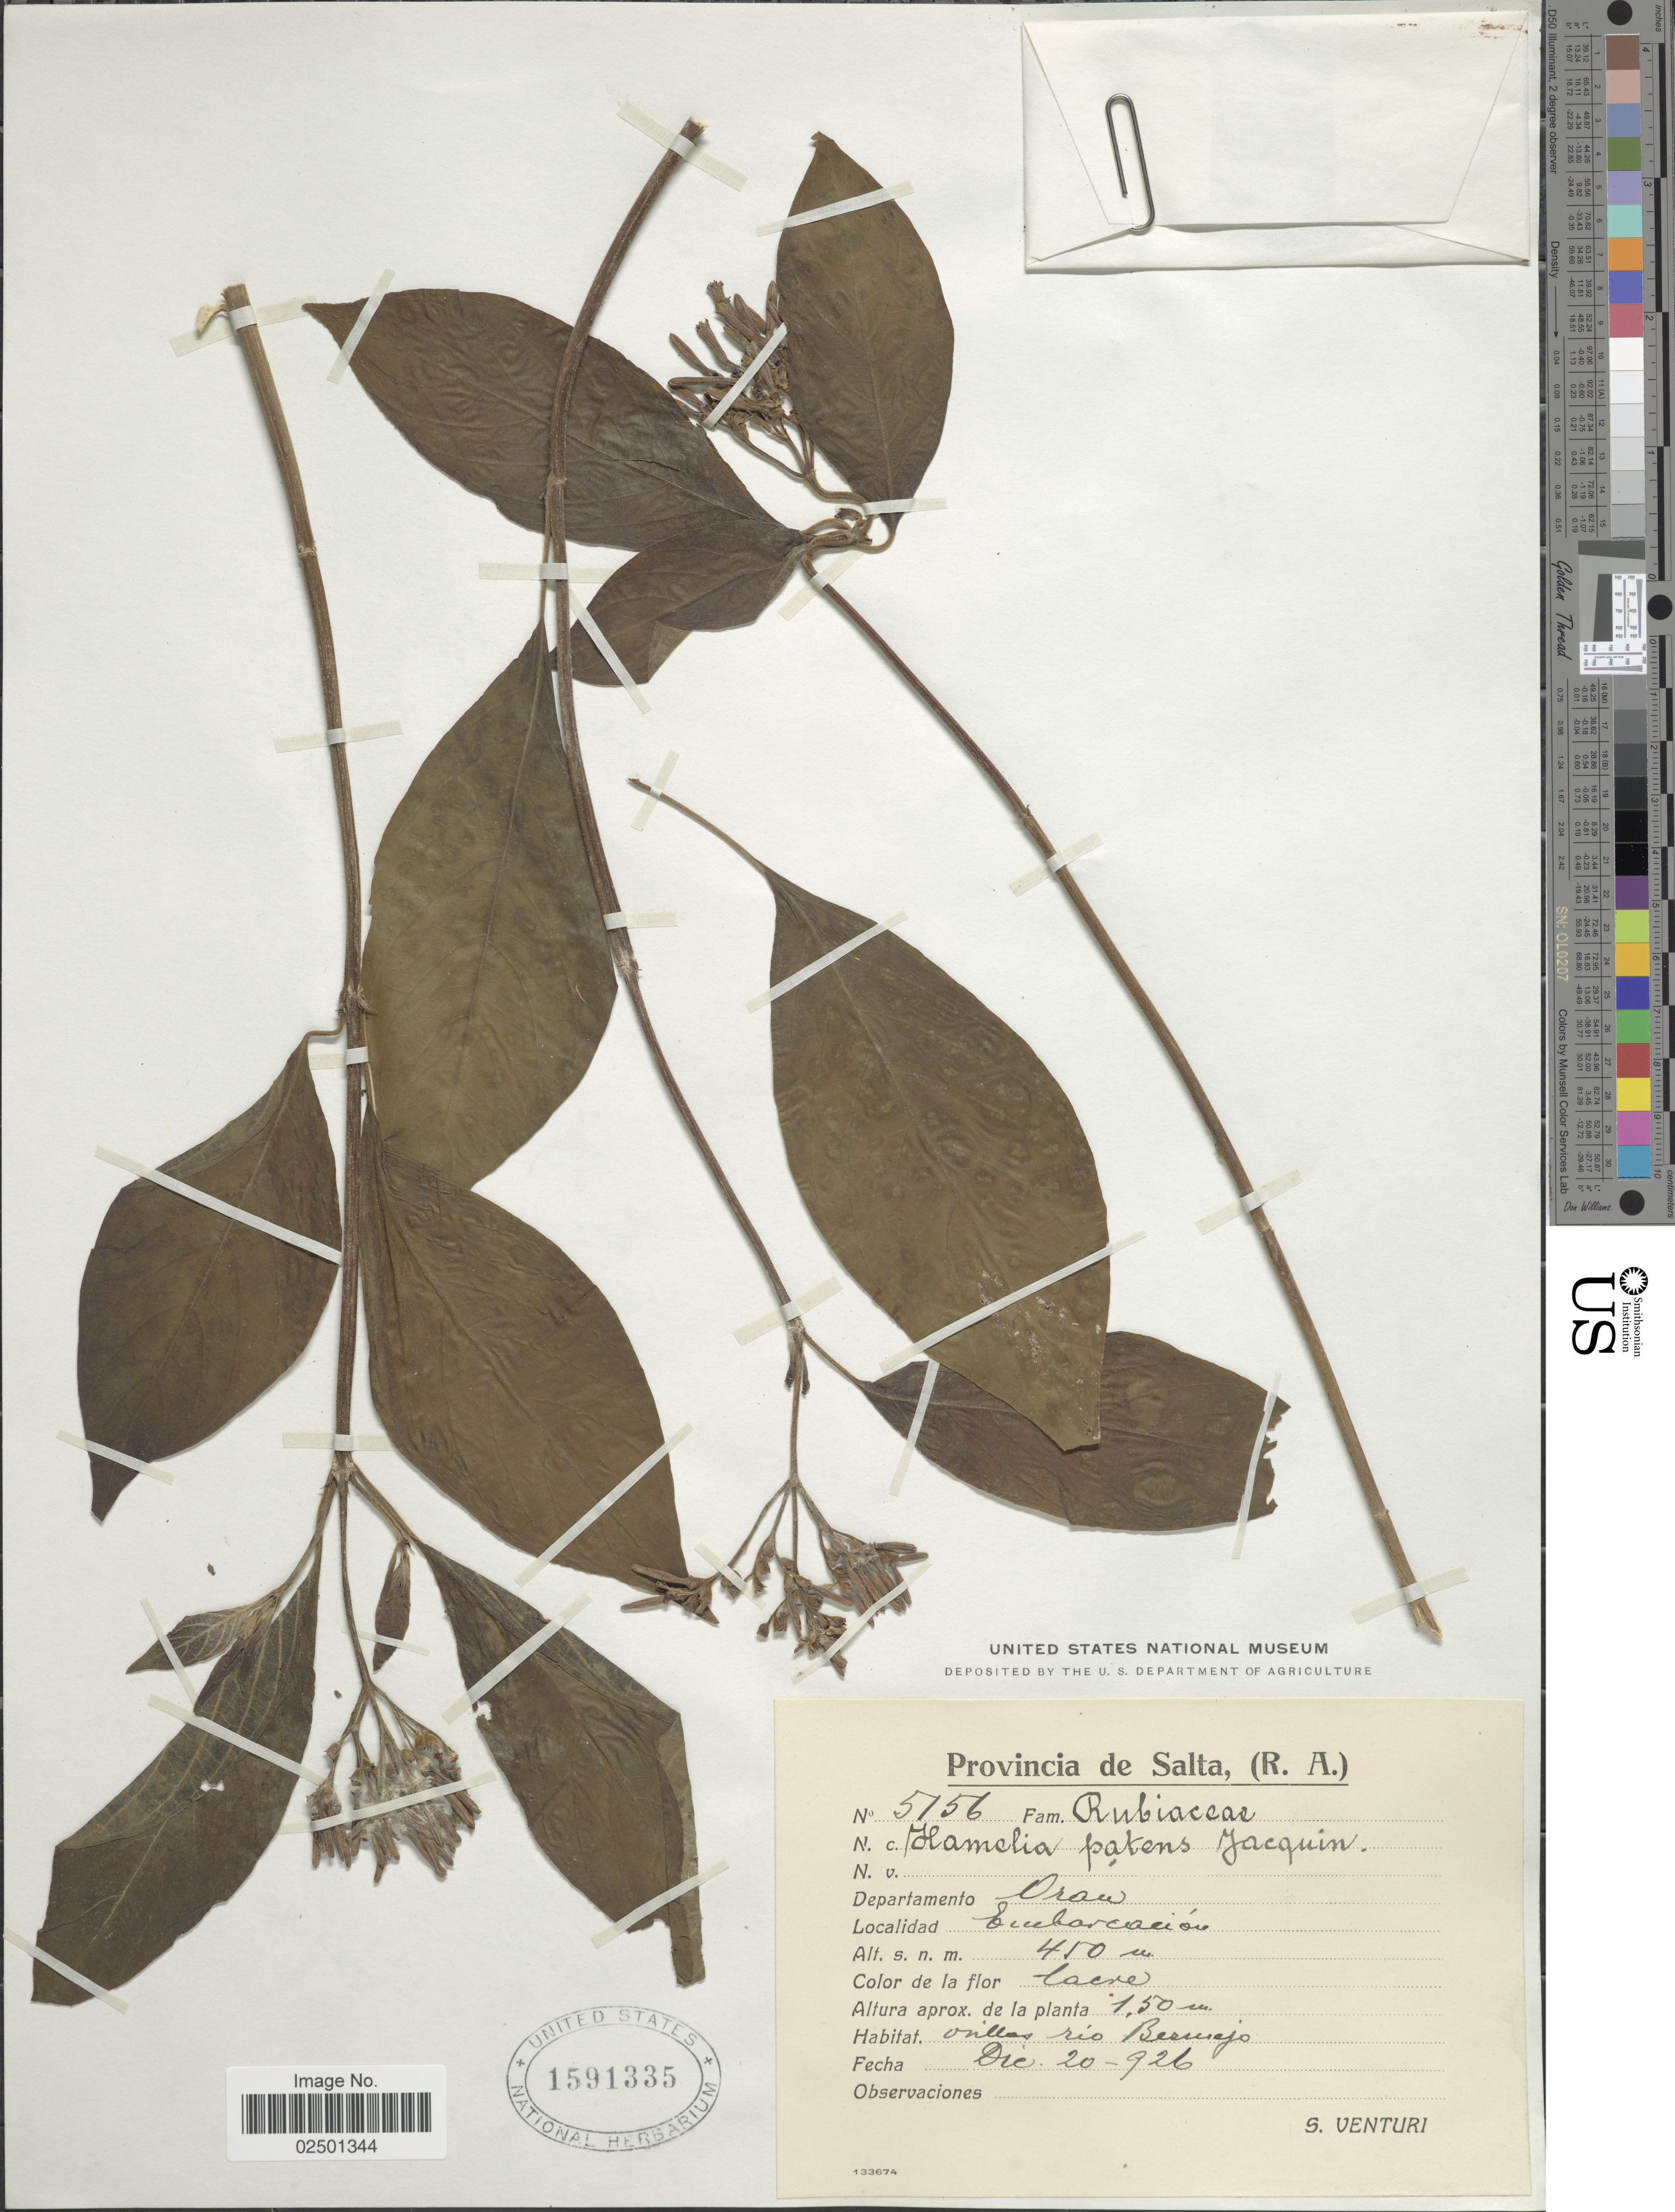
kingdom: Plantae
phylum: Tracheophyta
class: Magnoliopsida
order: Gentianales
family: Rubiaceae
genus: Hamelia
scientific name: Hamelia patens var. patens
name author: Jacq.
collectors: S. Venturi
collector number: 5156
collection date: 1926-12-20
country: Argentina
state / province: Salta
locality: Provincia de Tucuman, (R.A.) Departamento: Oran. Embarcación.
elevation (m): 450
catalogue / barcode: US 1591335